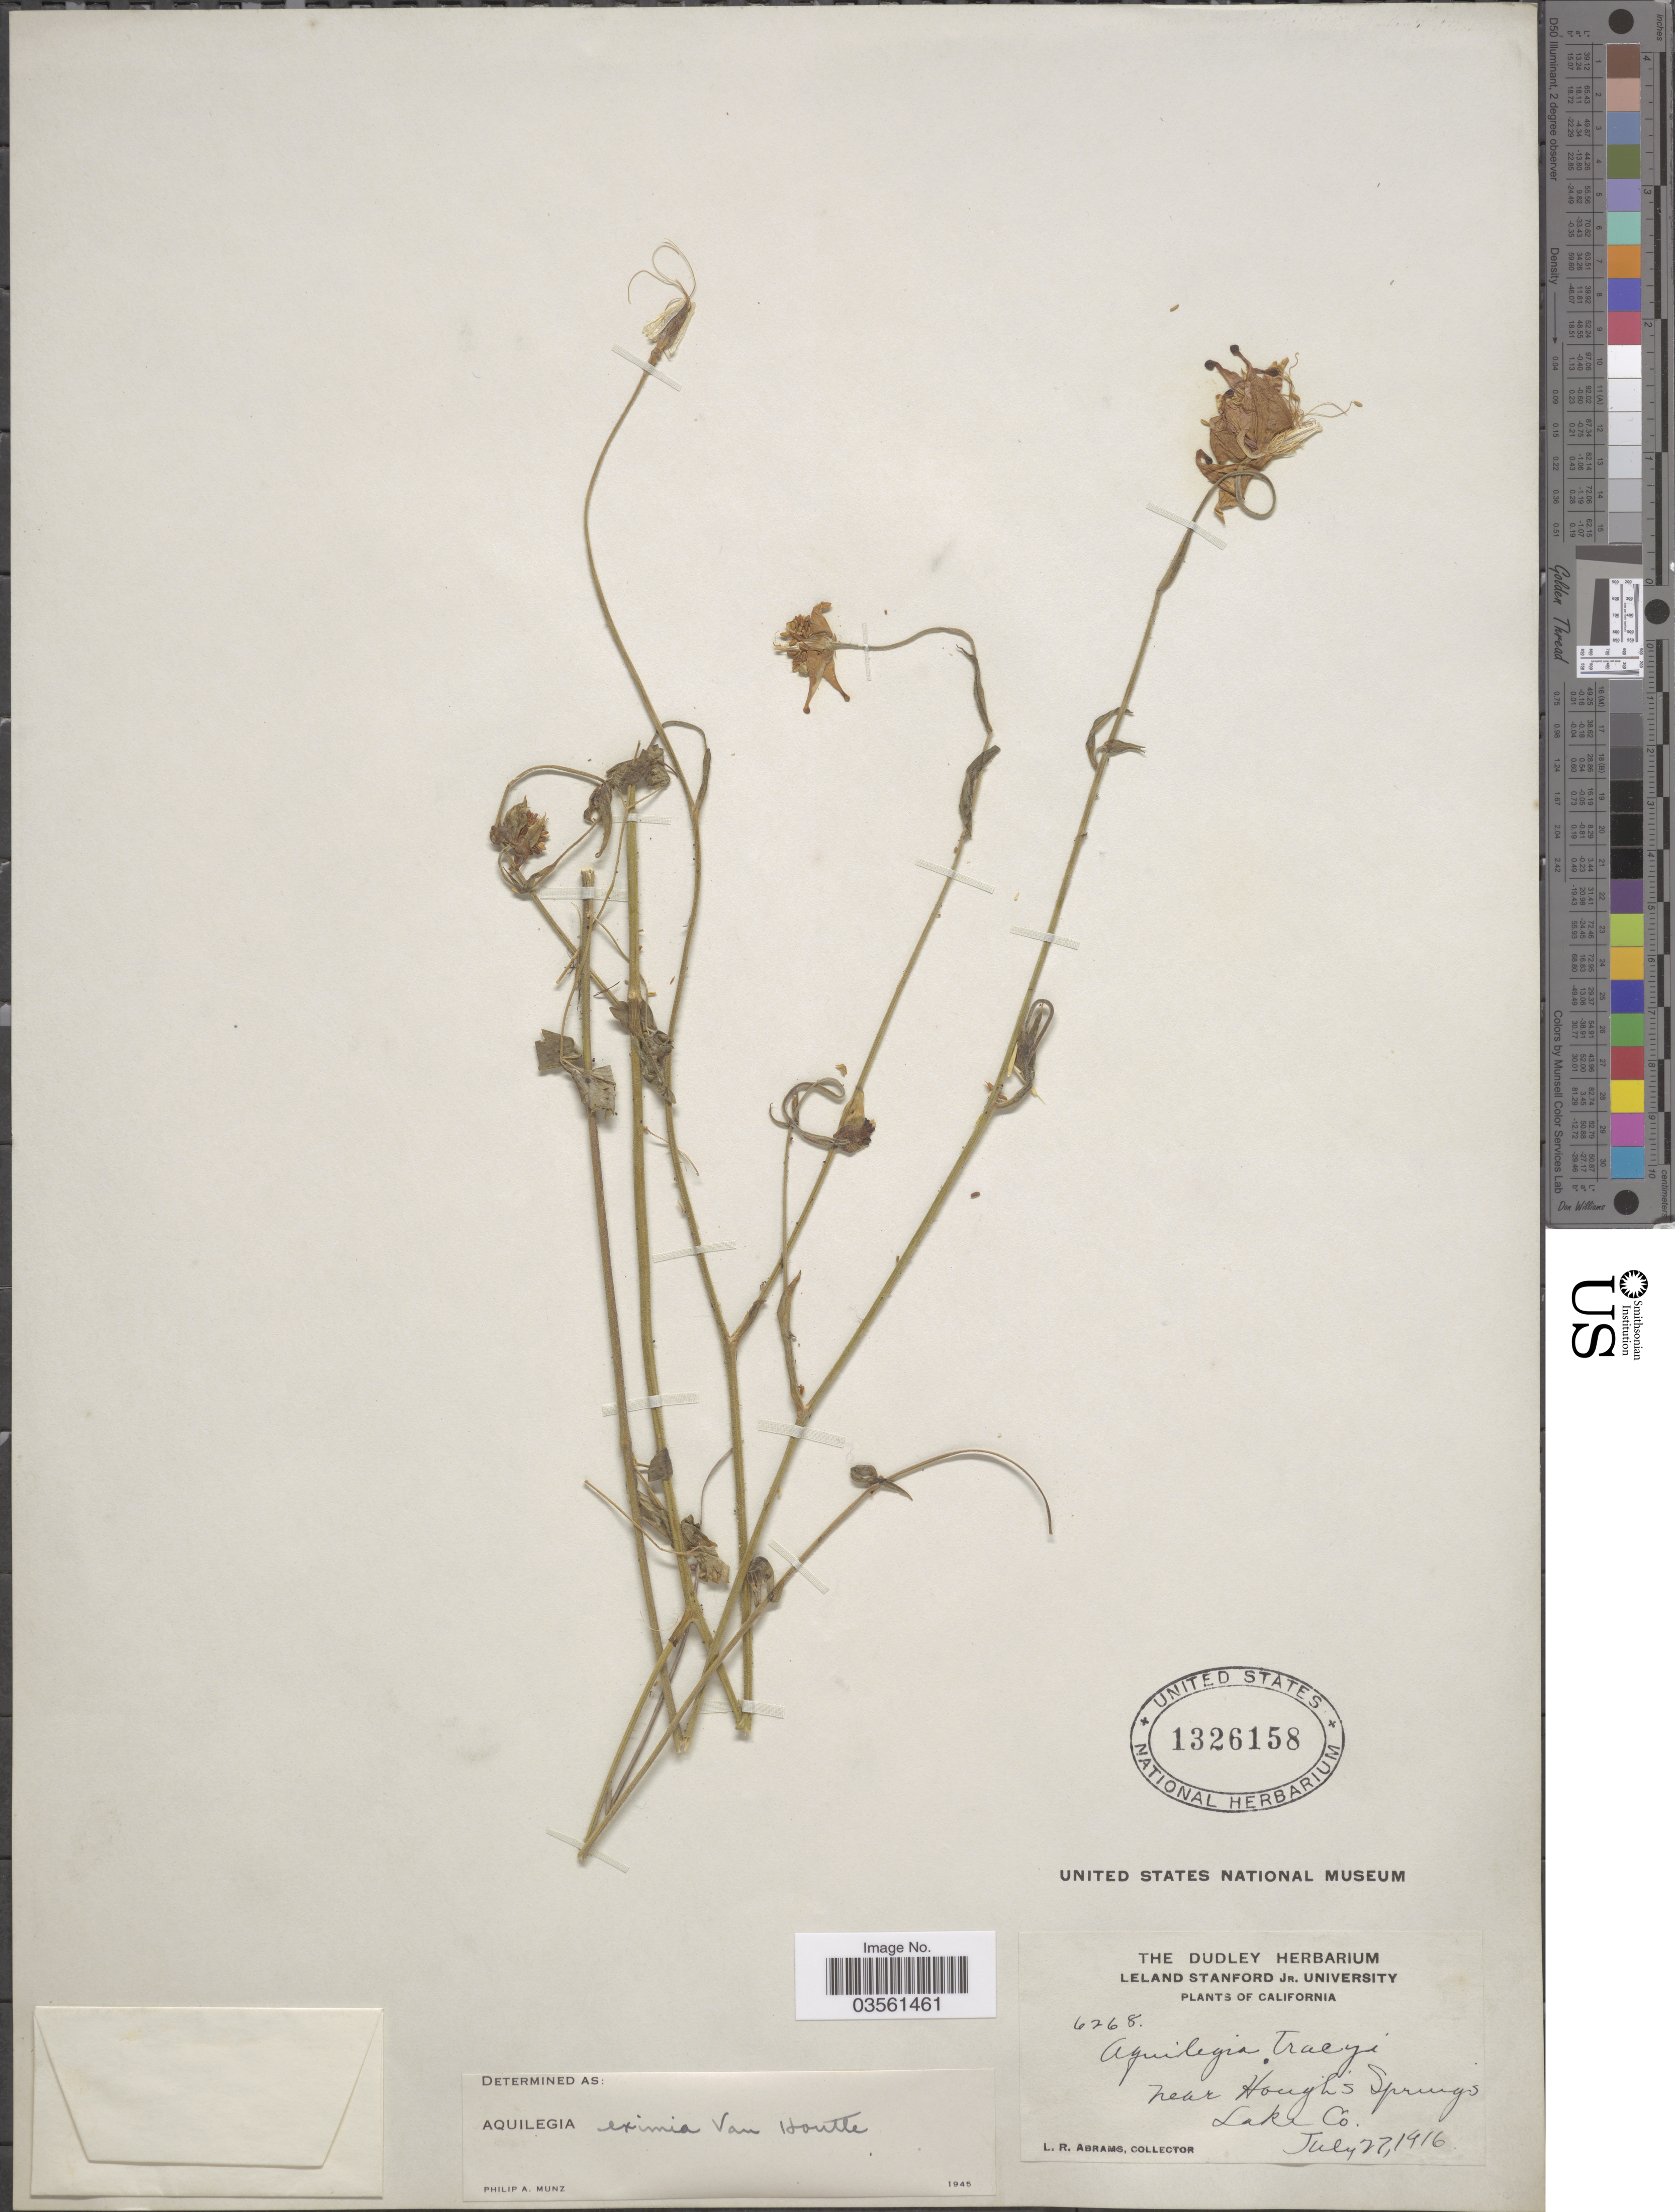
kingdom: Plantae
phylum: Tracheophyta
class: Magnoliopsida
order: Ranunculales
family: Ranunculaceae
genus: Aquilegia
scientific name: Aquilegia eximia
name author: Van Houtte & Planch.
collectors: L. Abrams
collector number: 6268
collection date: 1916-07-27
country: United States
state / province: California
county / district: Lake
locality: Near Hough's Springs. Lake co.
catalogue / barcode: US 1326158